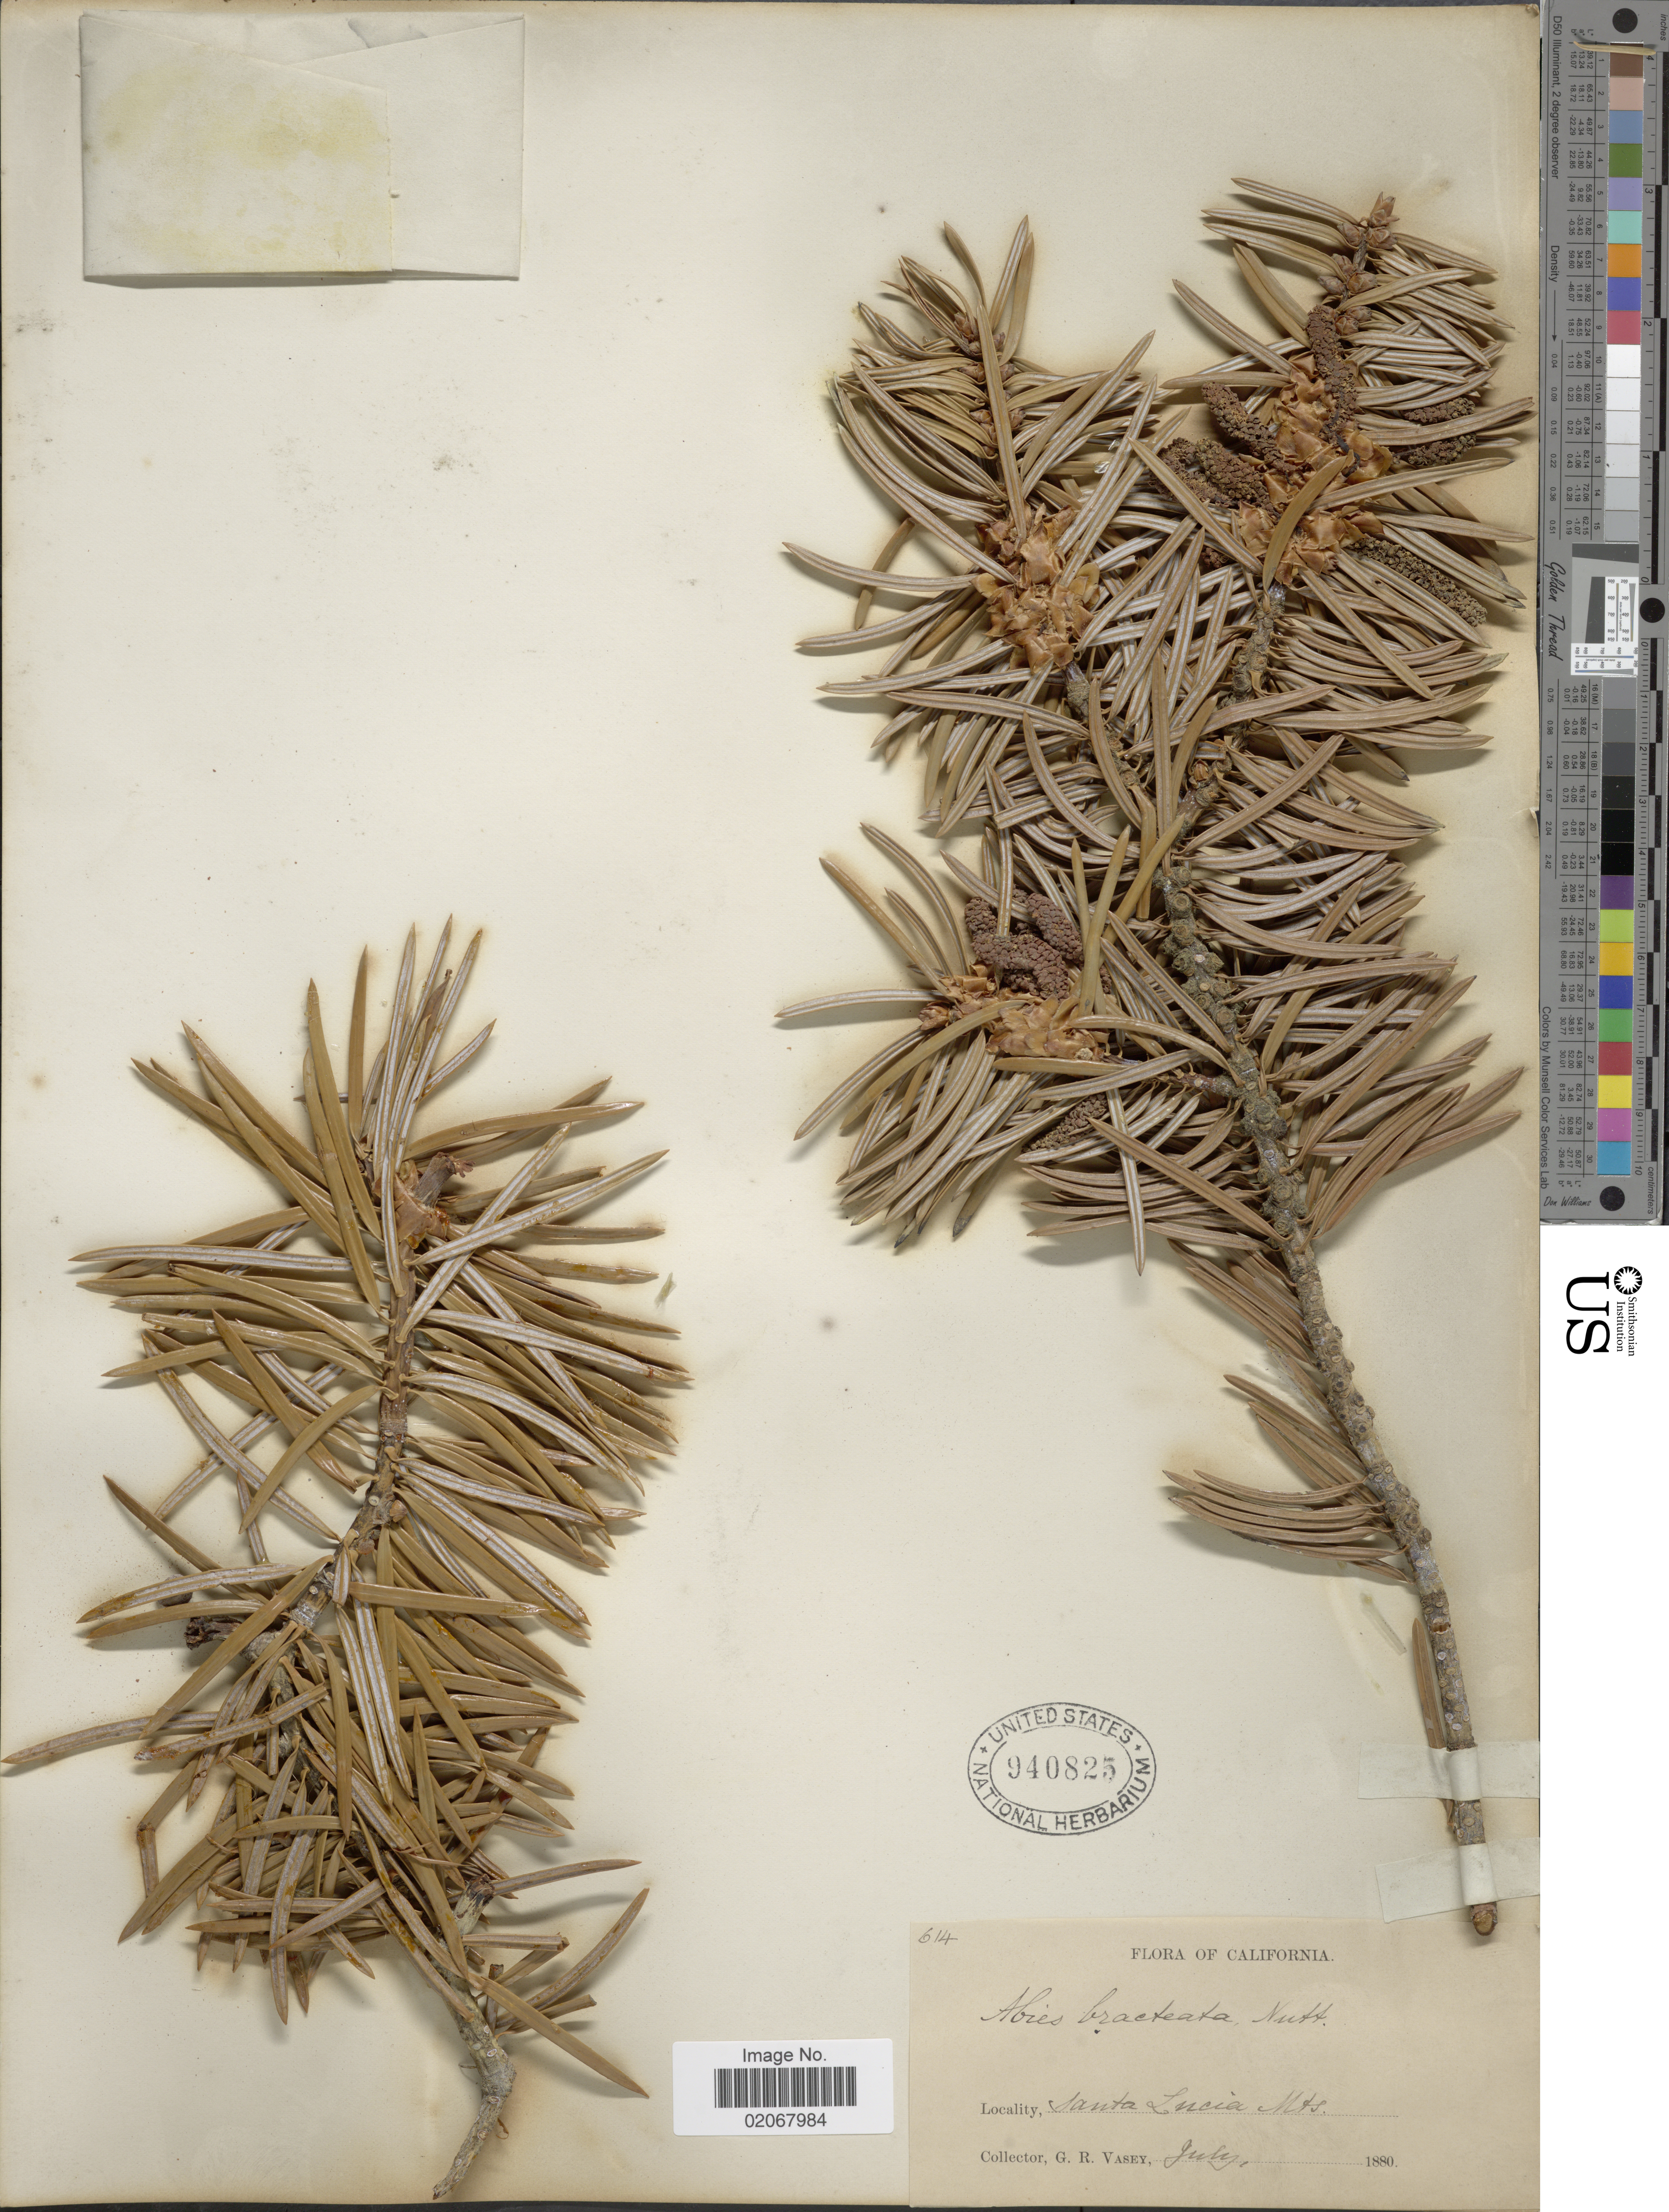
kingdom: Plantae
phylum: Tracheophyta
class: Pinopsida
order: Pinales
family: Pinaceae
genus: Abies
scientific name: Abies bracteata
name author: (D. Don) Poit.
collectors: G. R. Vasey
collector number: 614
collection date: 1880-07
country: United States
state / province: California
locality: Santa Lucia Mts.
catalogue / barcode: US 940825